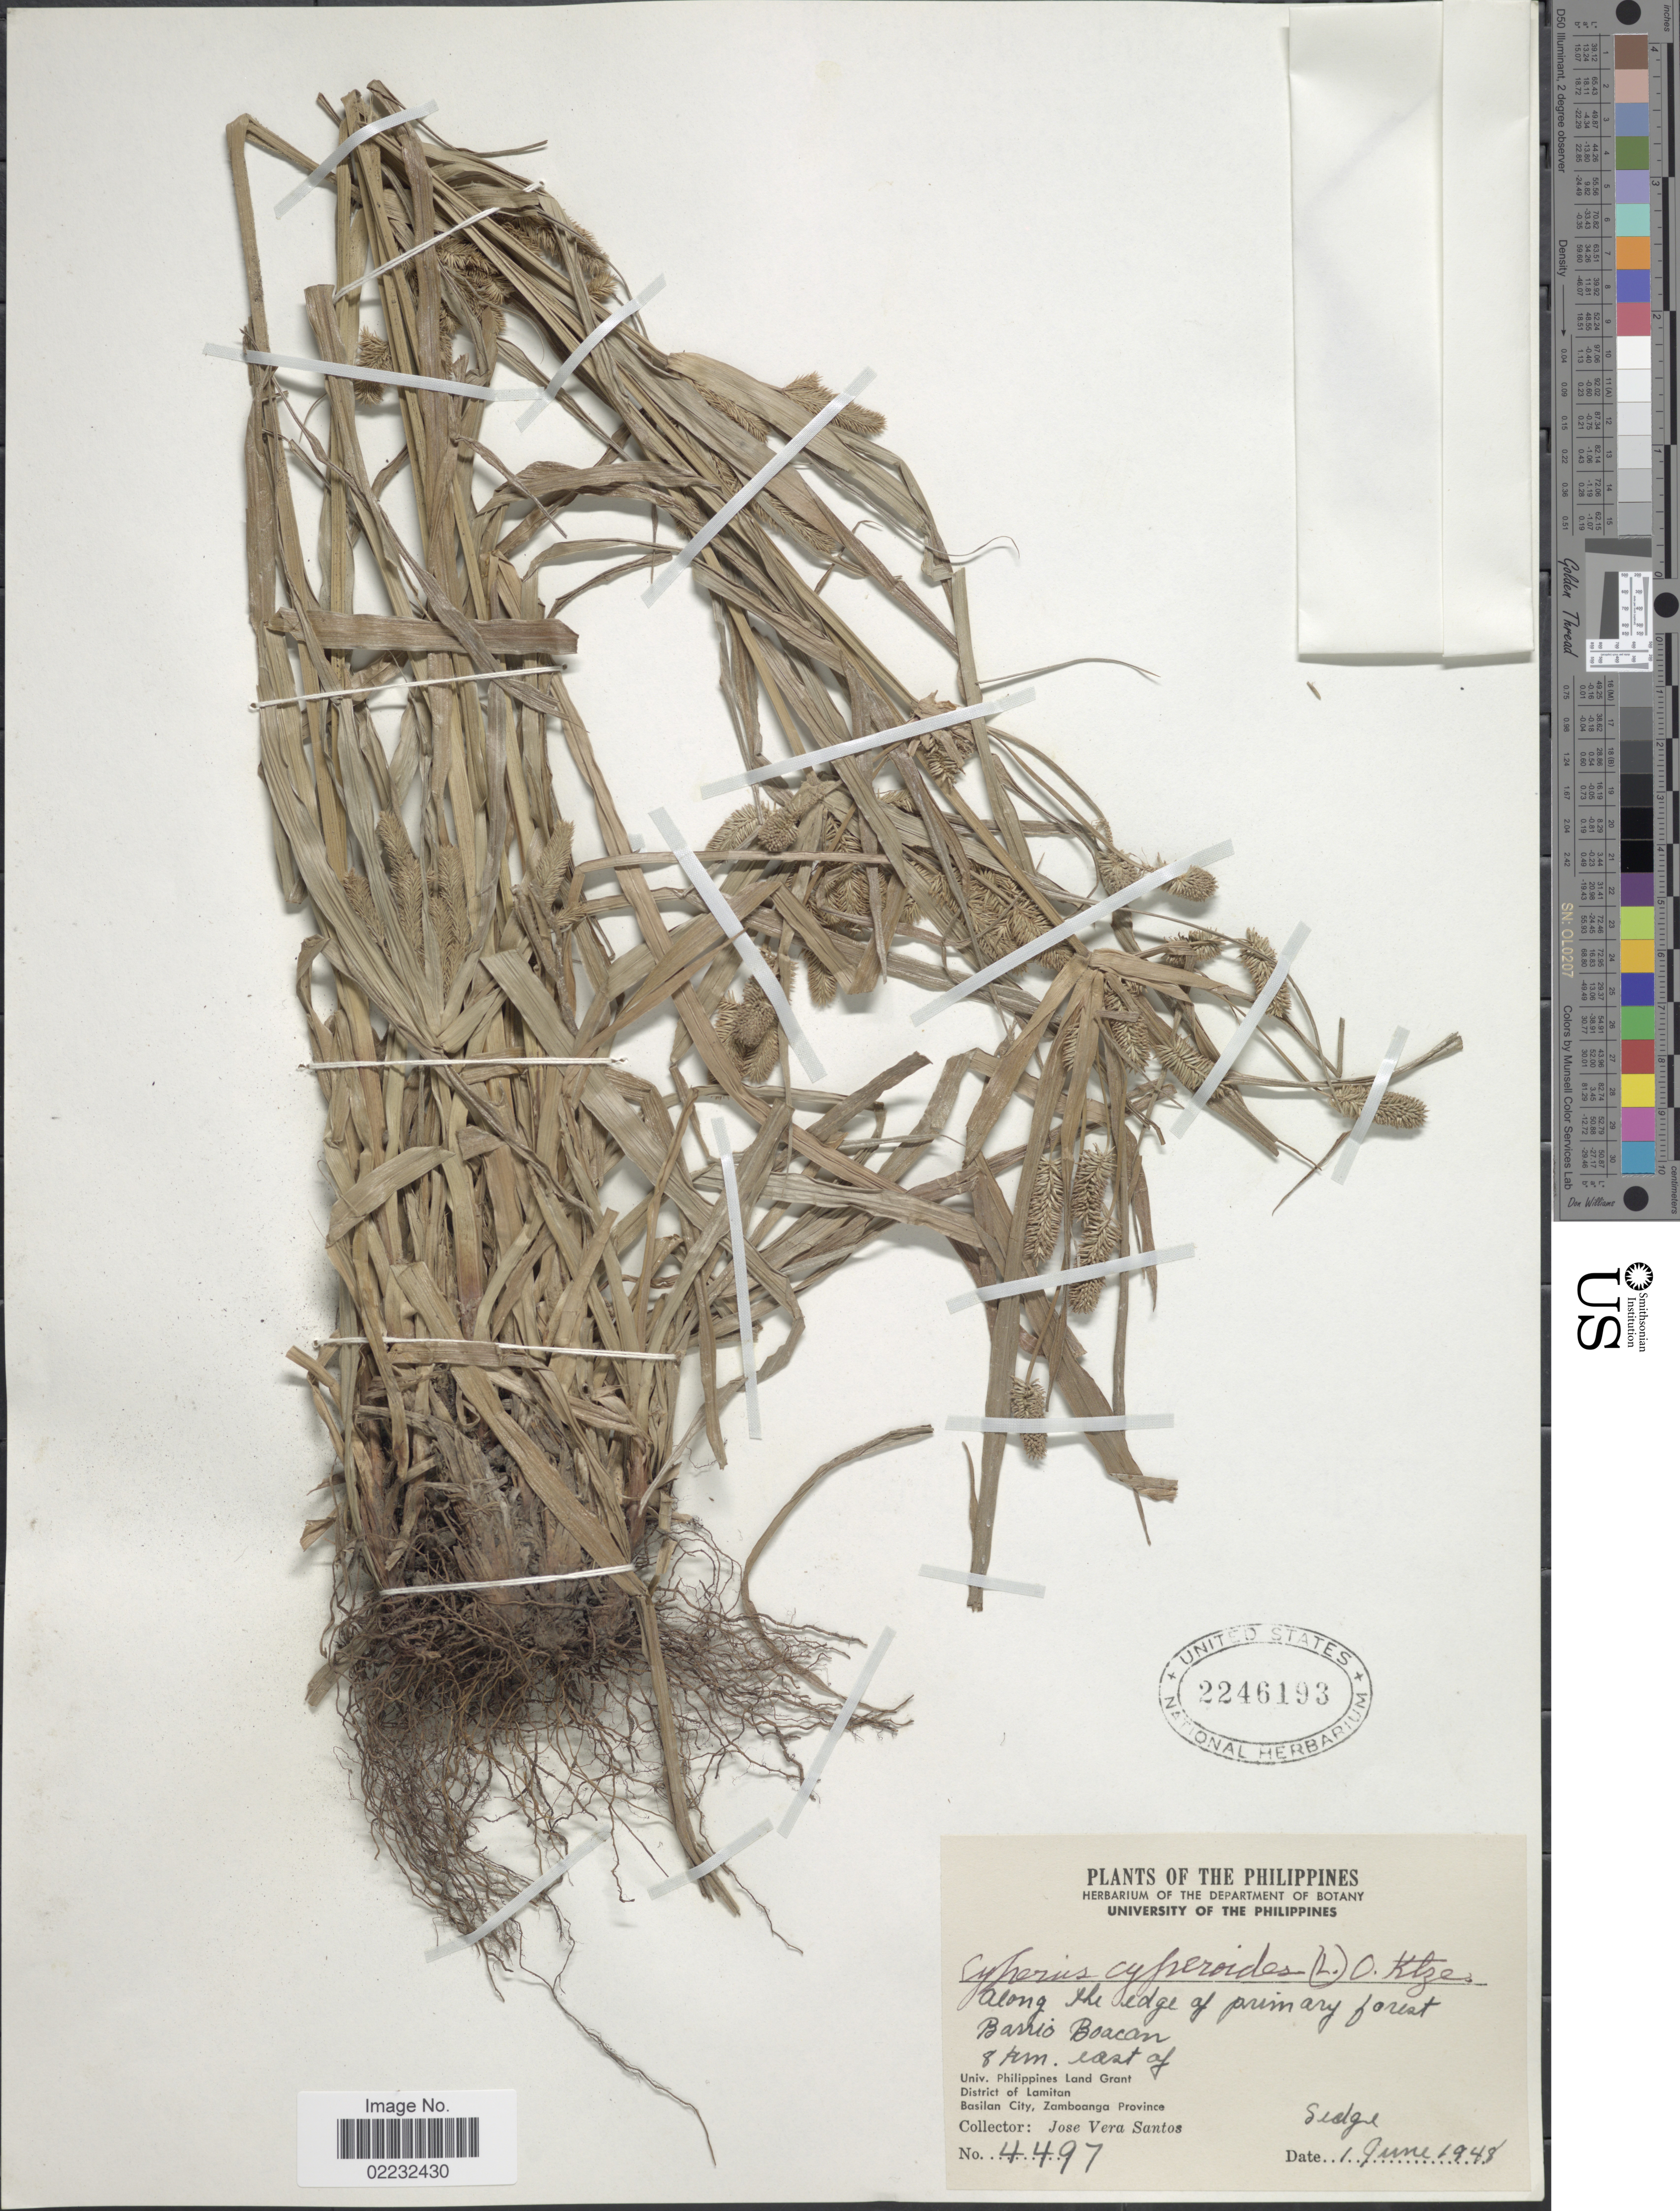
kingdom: Plantae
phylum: Tracheophyta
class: Liliopsida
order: Poales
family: Cyperaceae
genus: Cyperus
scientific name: Cyperus cyperoides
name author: (L.) Kuntze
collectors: J. V. Santos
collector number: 4497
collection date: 1948-06-01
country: Philippines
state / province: Muslim Mindanao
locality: Barrio Boacan. 8 km east of Univ. Philippines Land Grant. District of Lamitan. Basilan City, Zamboanga Province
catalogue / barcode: US 2245193